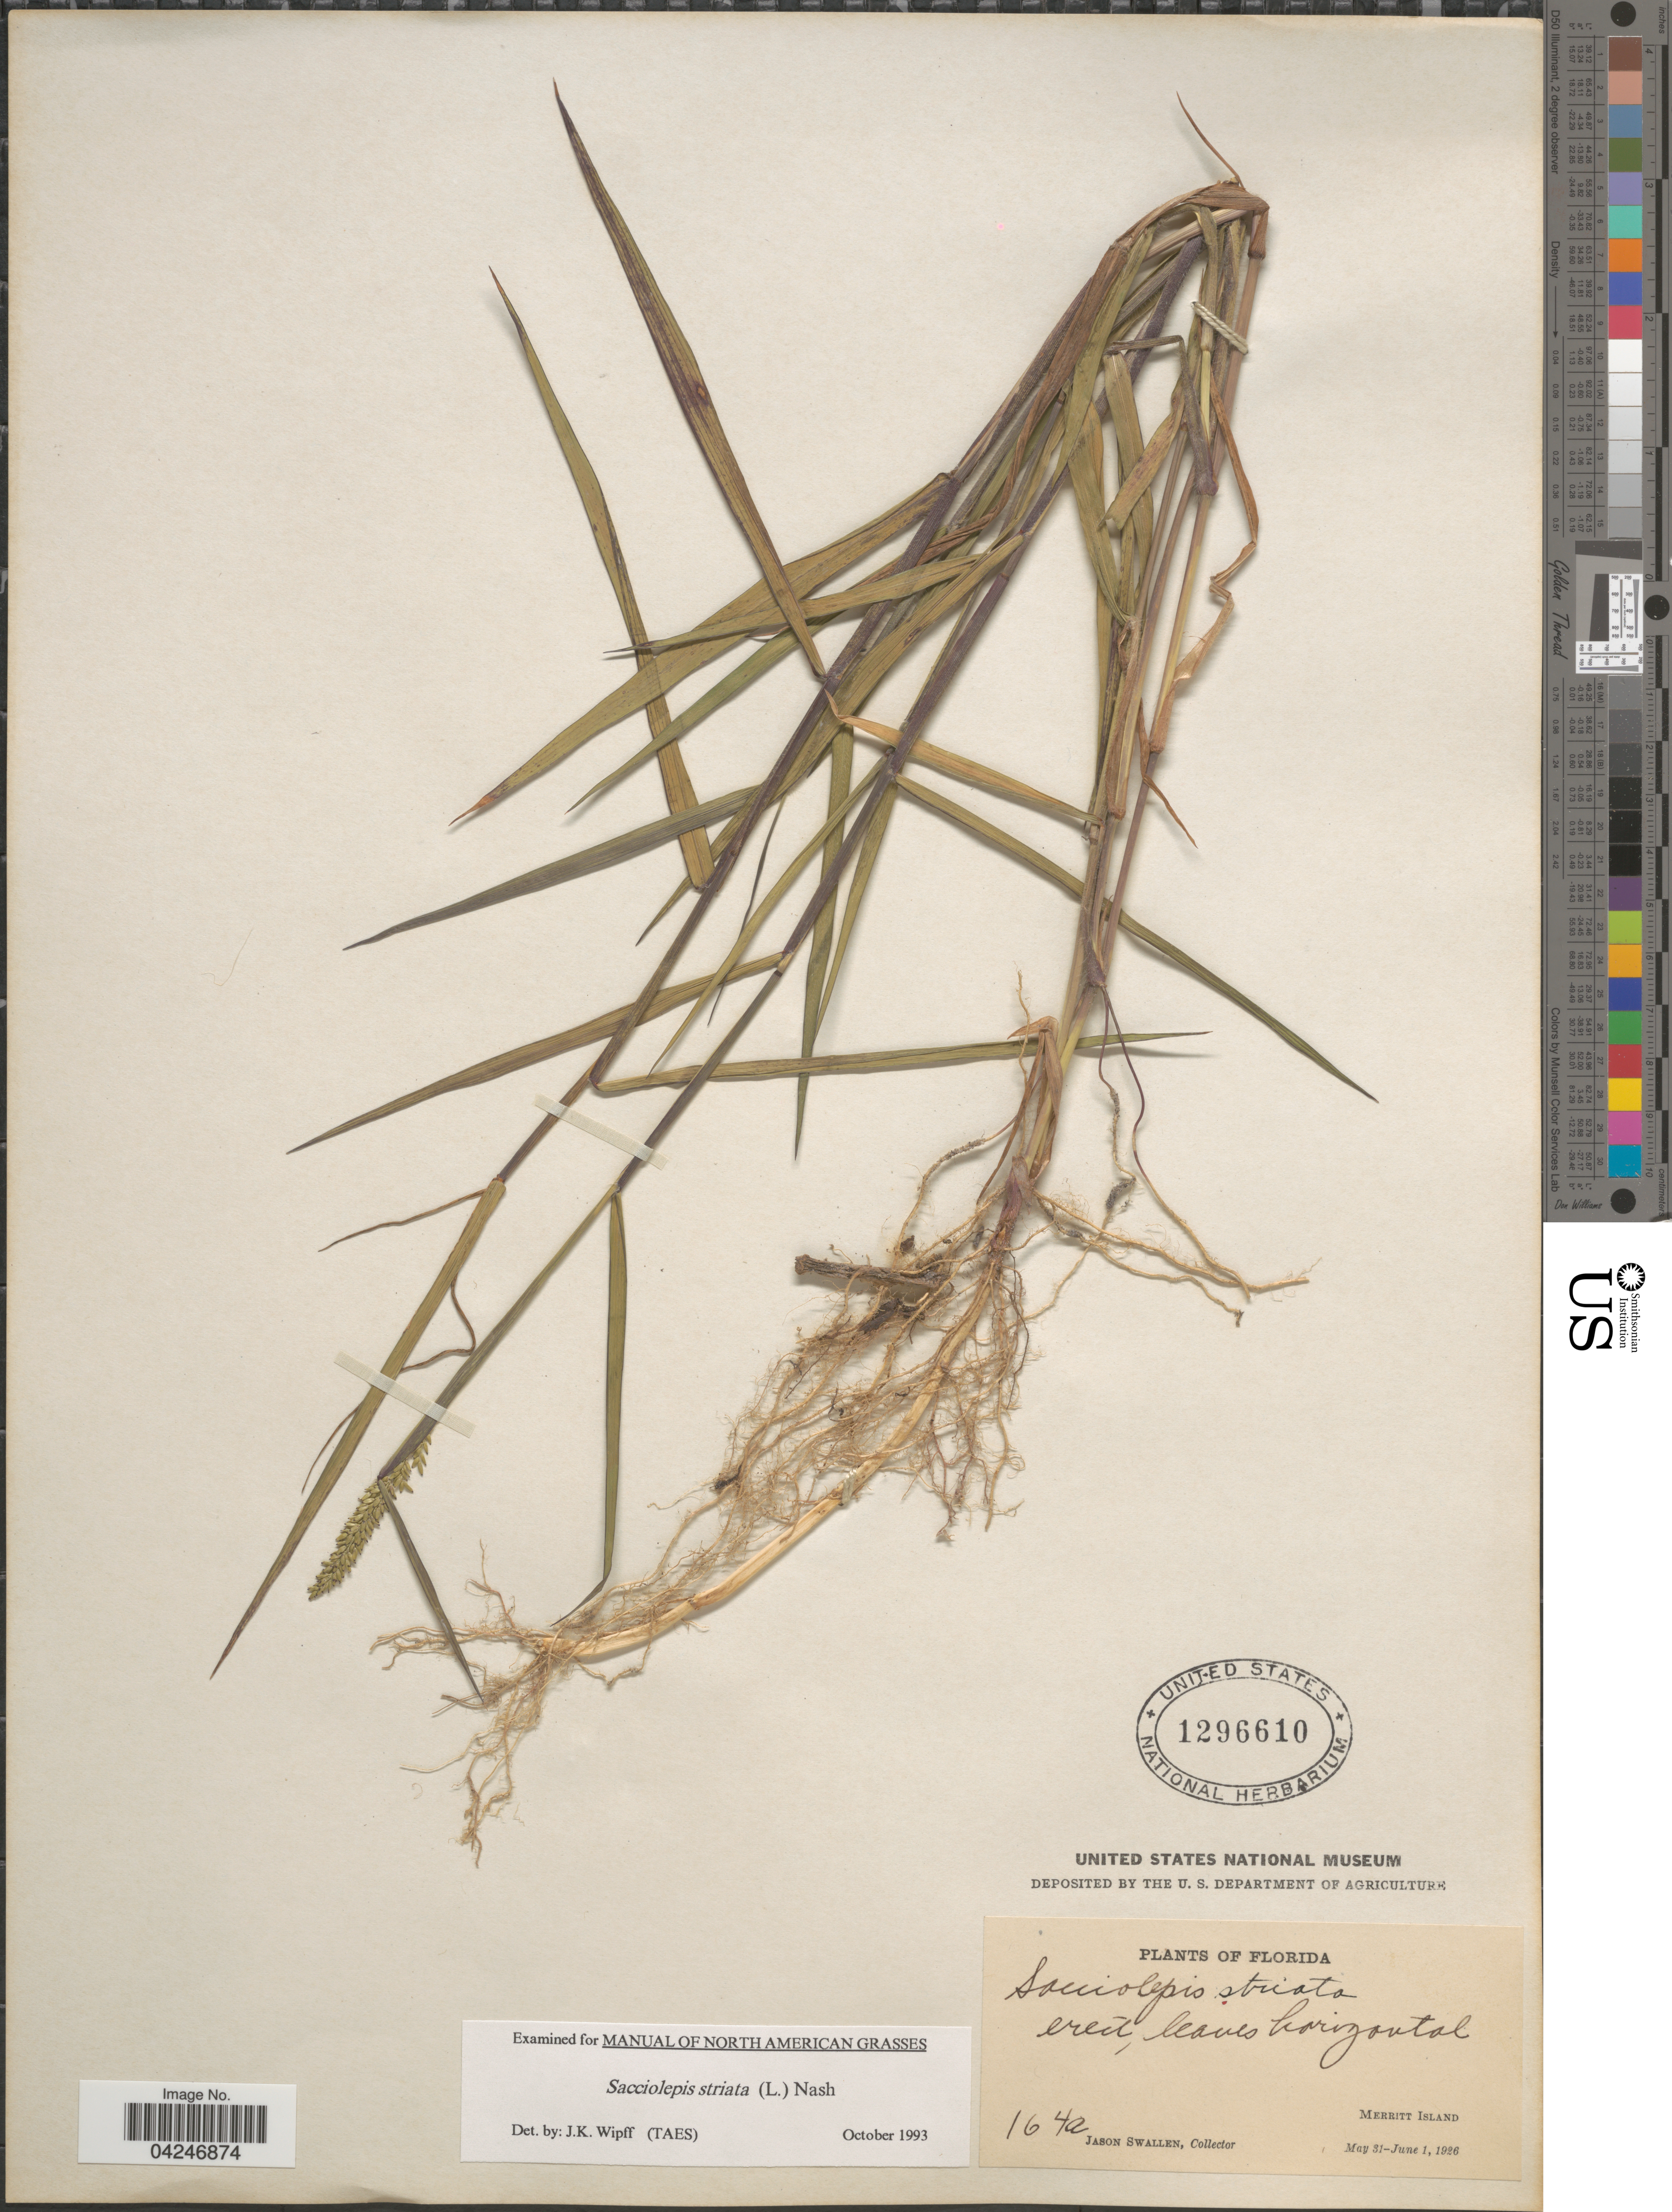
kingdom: Plantae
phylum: Tracheophyta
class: Liliopsida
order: Poales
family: Poaceae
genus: Sacciolepis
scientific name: Sacciolepis striata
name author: (L.) Nash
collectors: J. R. Swallen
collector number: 164a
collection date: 1926-05-31/1926-06-01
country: United States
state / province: Florida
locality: Merritt Island.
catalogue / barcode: US 1296610